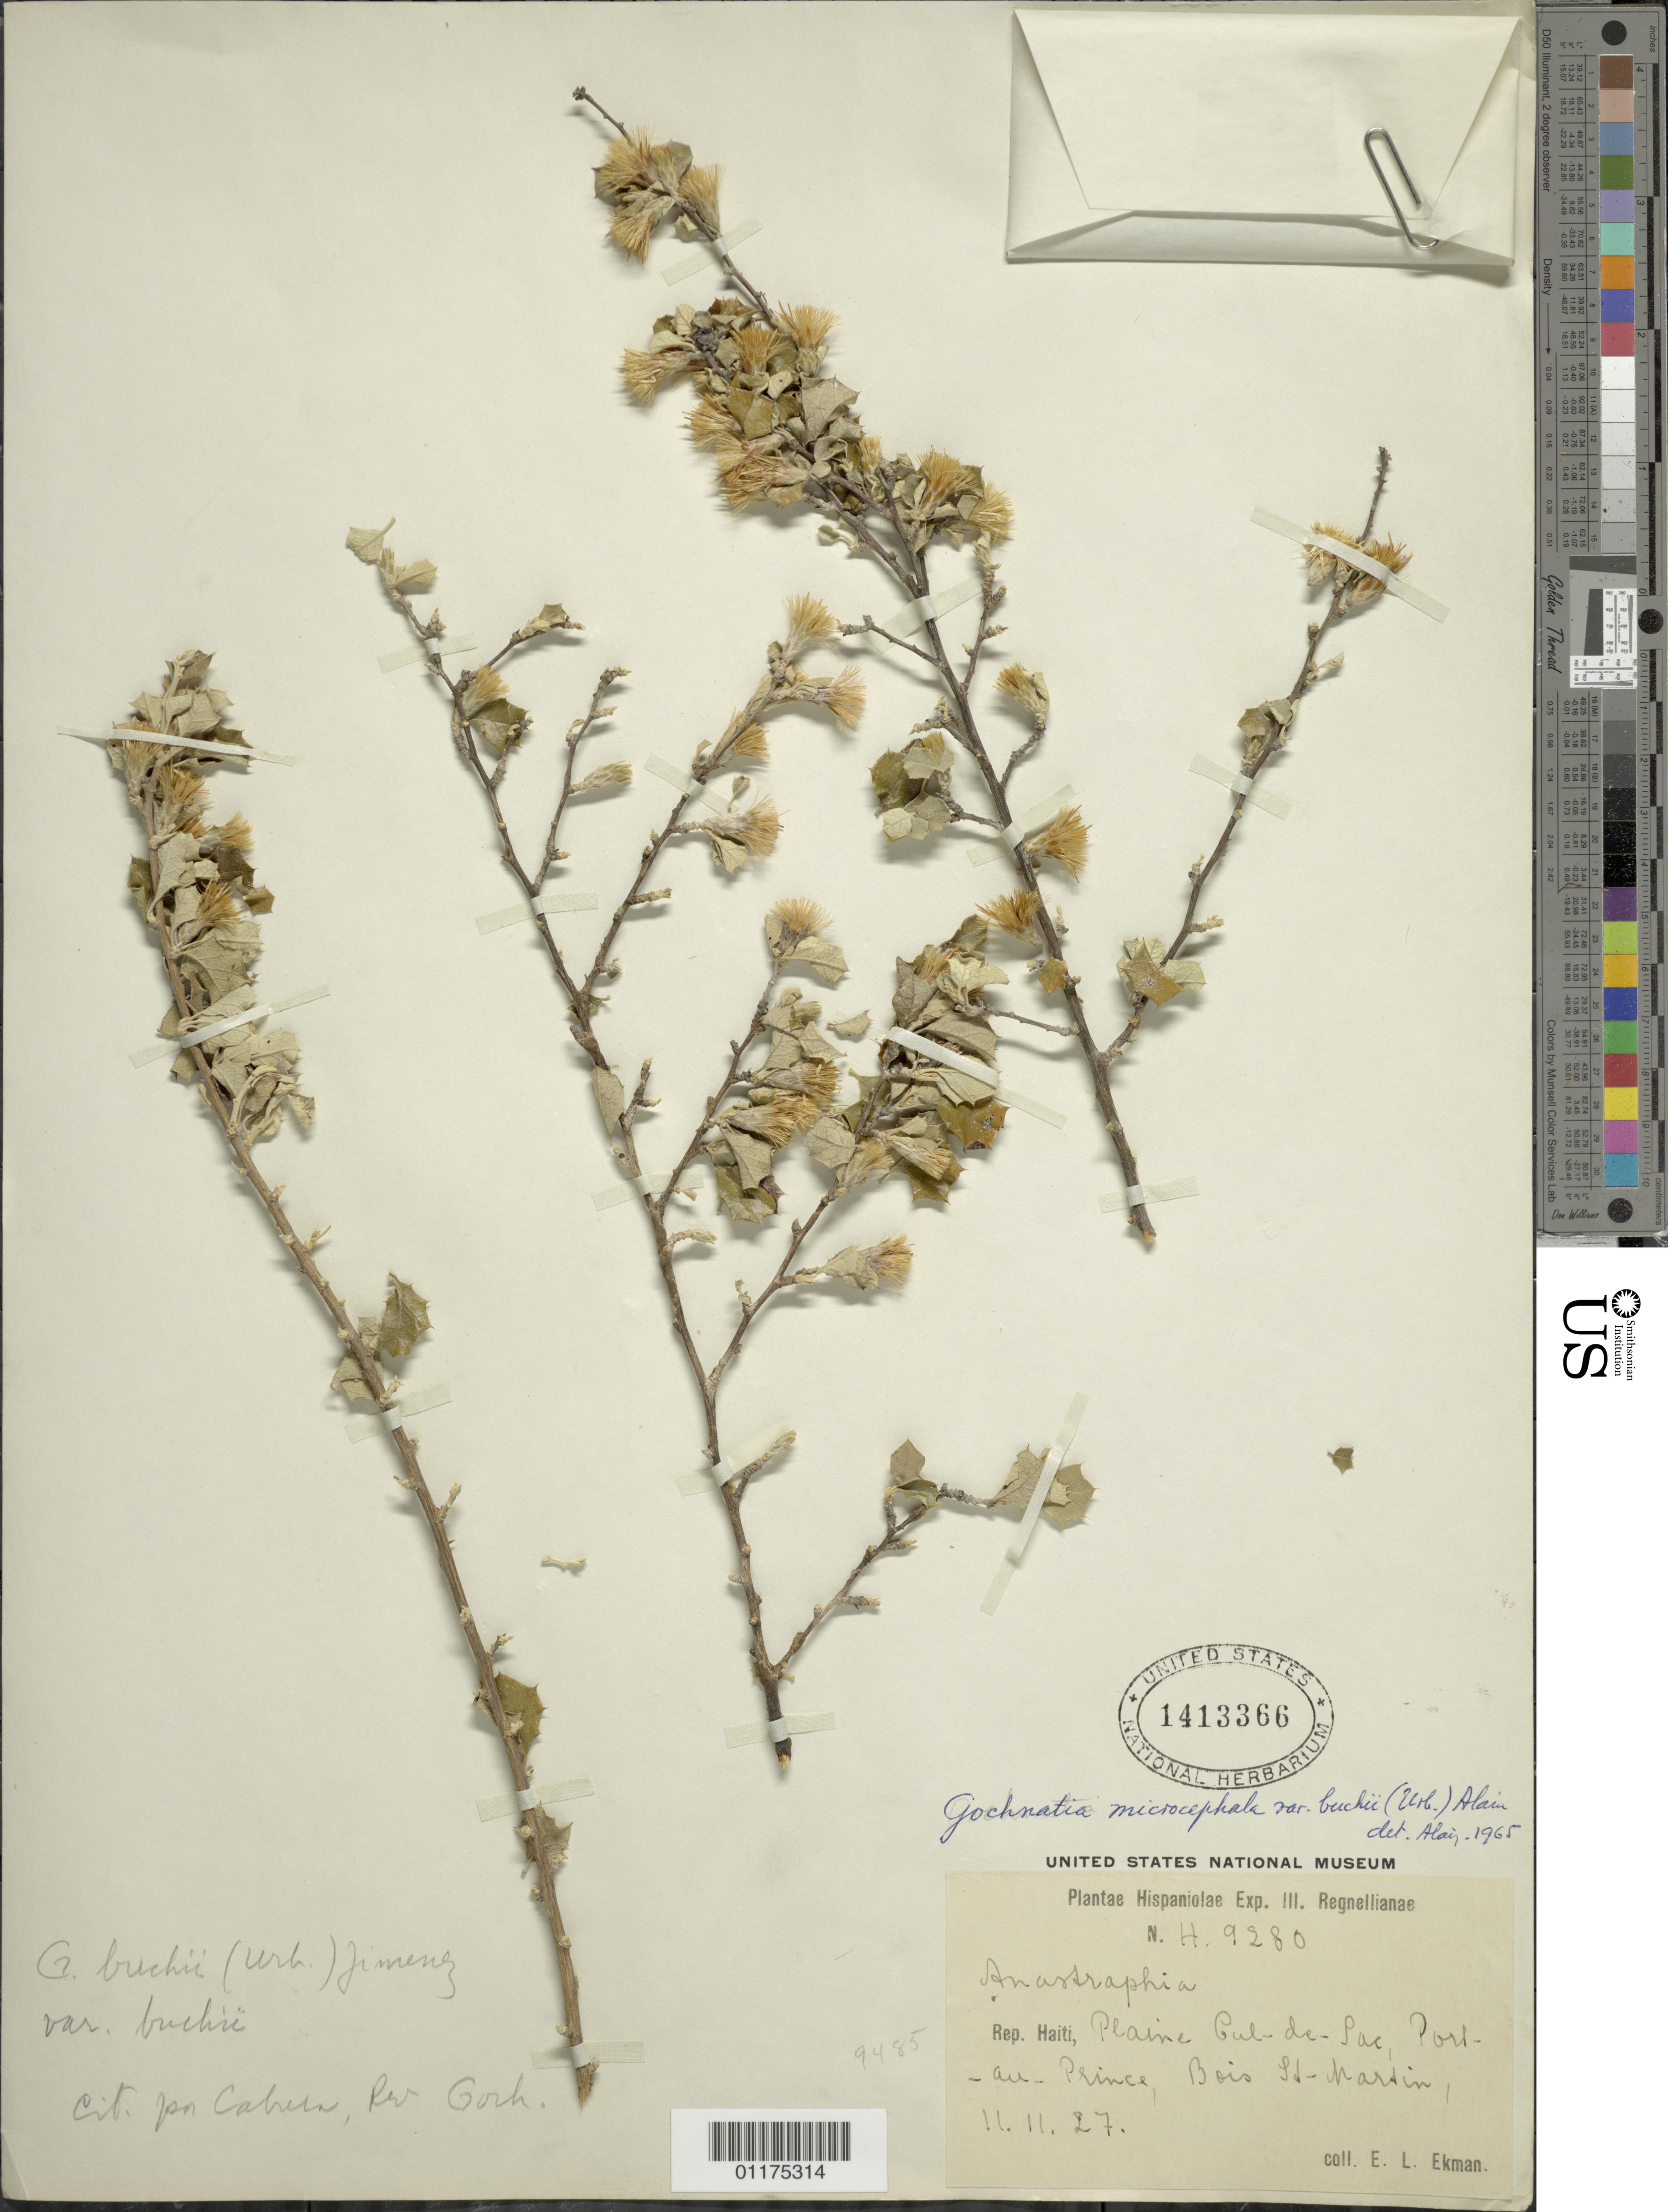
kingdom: Plantae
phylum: Tracheophyta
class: Magnoliopsida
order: Asterales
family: Asteraceae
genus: Anastraphia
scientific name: Anastraphia buchii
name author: Urb.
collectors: E. L. Ekman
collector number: H 9280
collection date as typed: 11 Nov 1927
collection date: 1927-11-11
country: Haiti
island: Hispaniola I.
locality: Plaine Cul-de-Sac, Port-au-Prince, Bois St-Martin,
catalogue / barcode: US 1413366